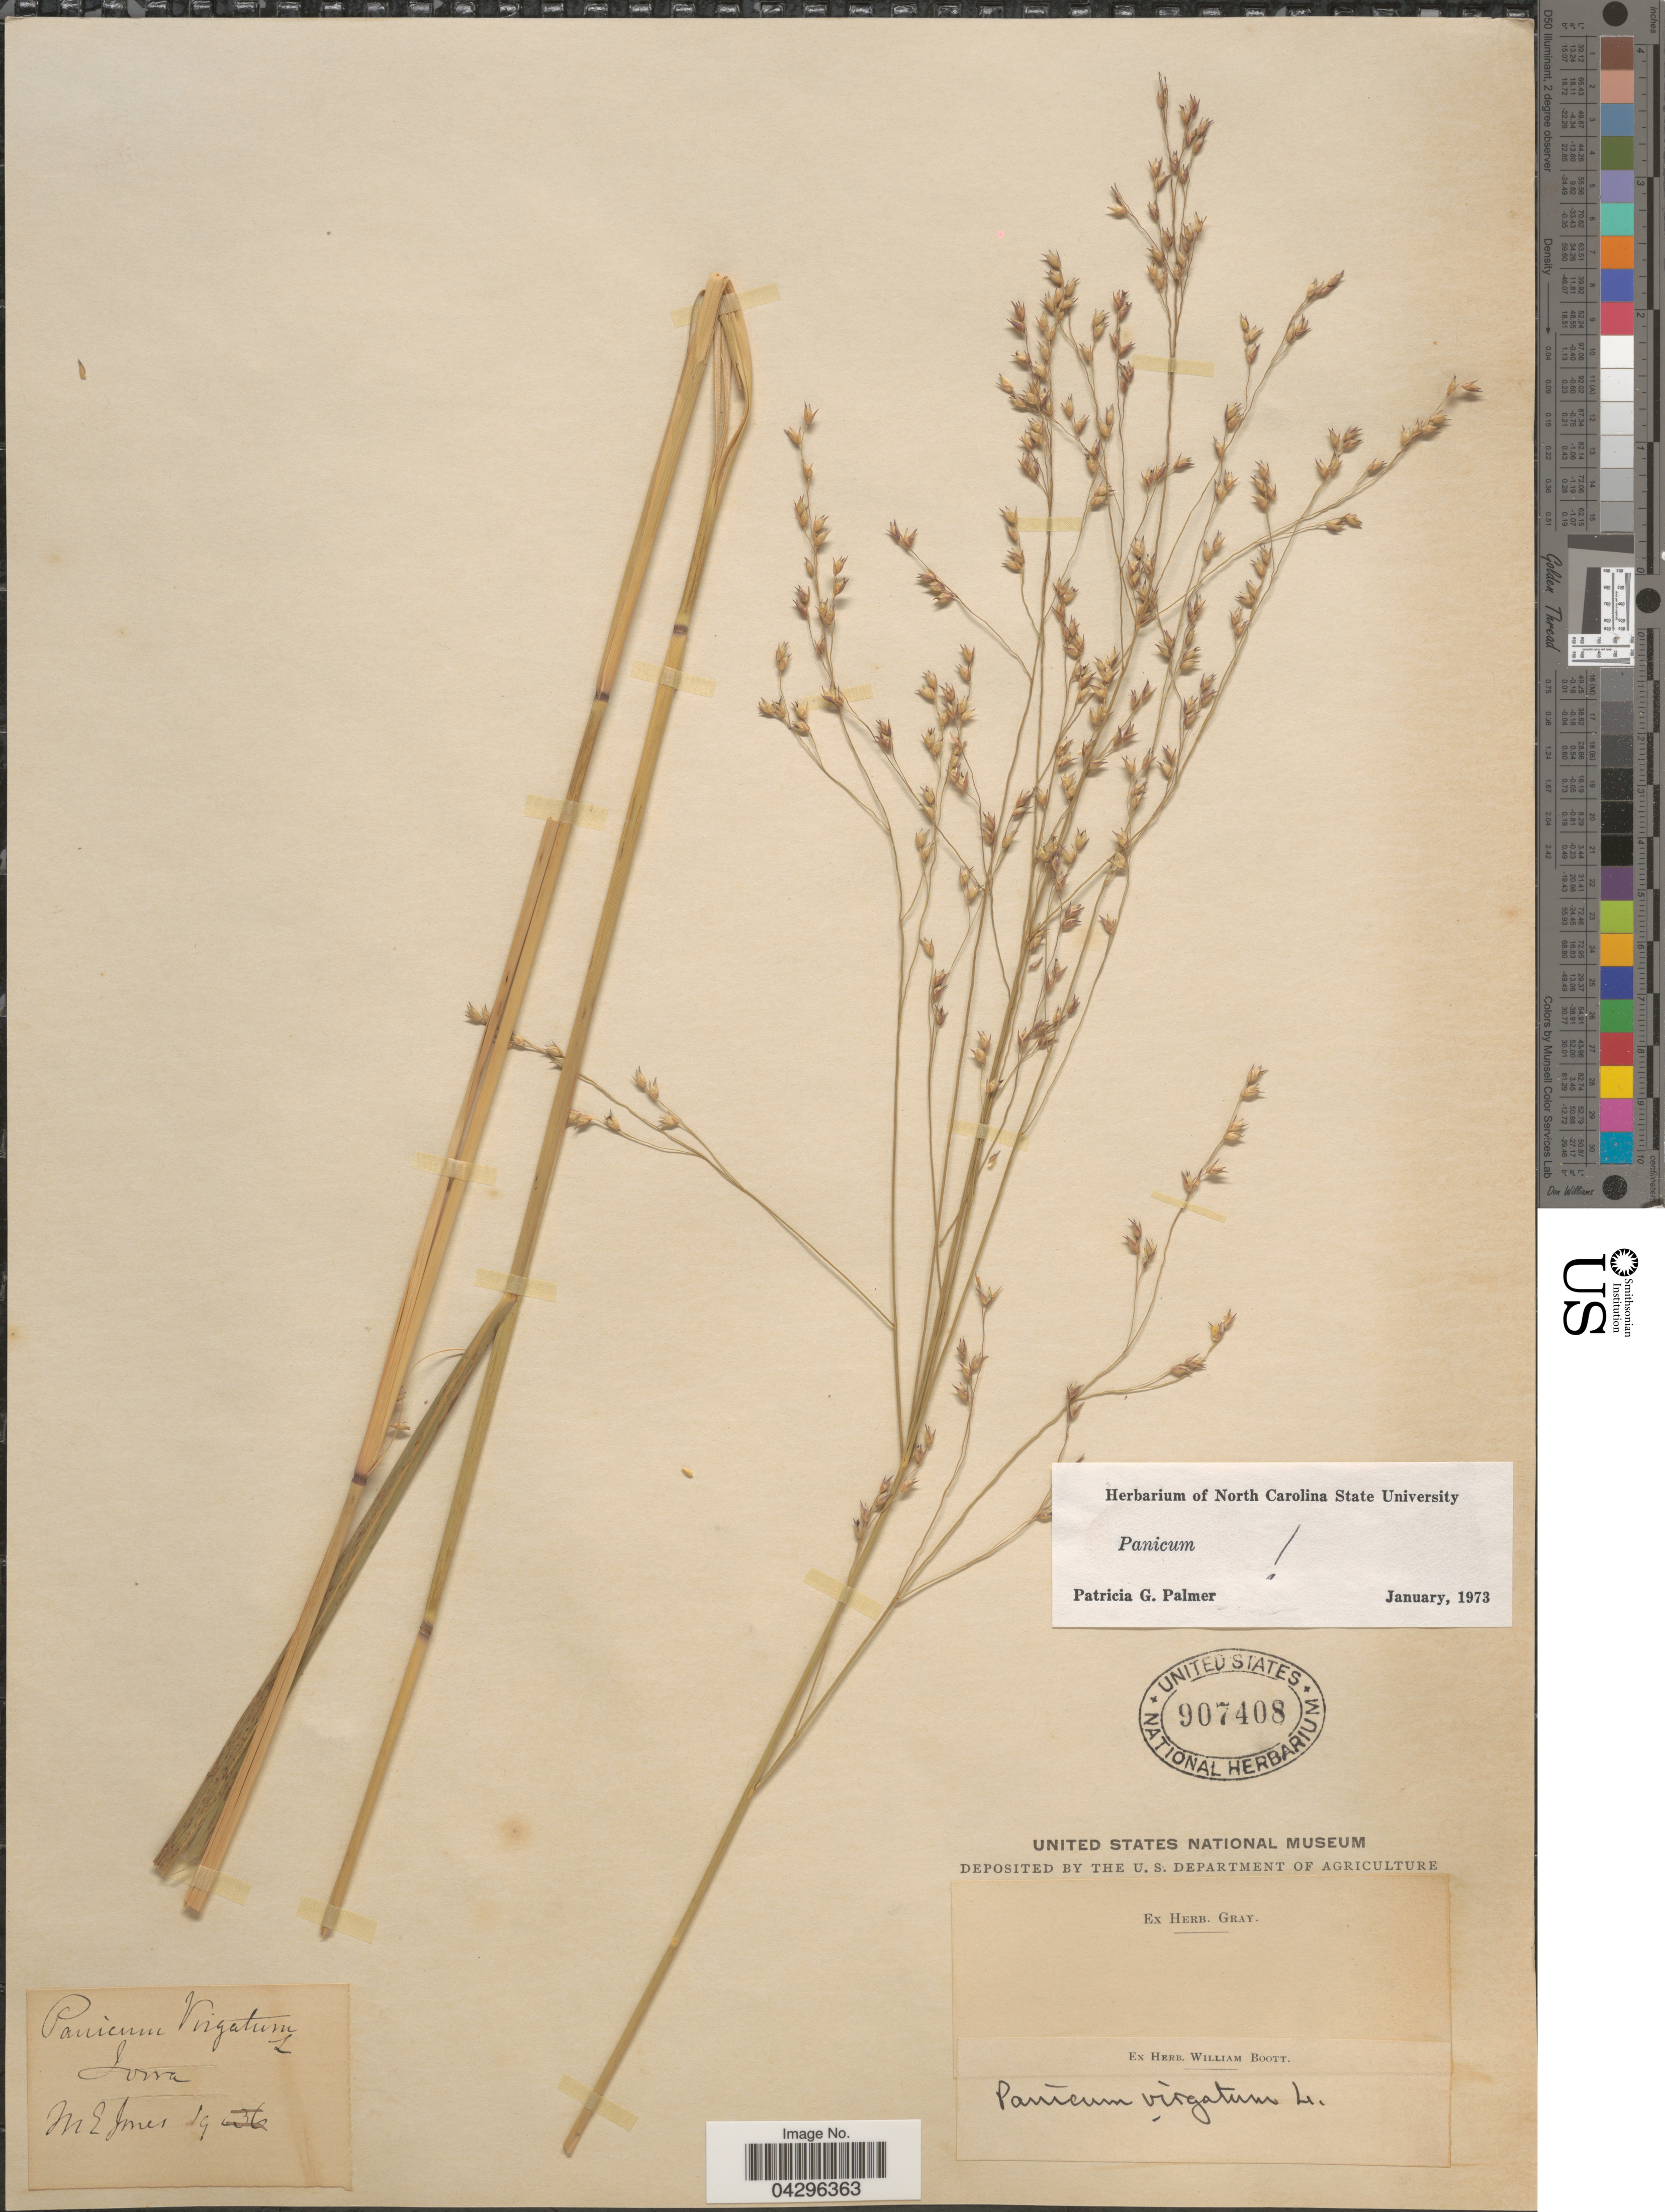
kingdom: Plantae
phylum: Tracheophyta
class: Liliopsida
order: Poales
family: Poaceae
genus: Panicum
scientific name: Panicum virgatum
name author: L.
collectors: M. James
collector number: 19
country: United States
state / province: Iowa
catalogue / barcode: US 907408